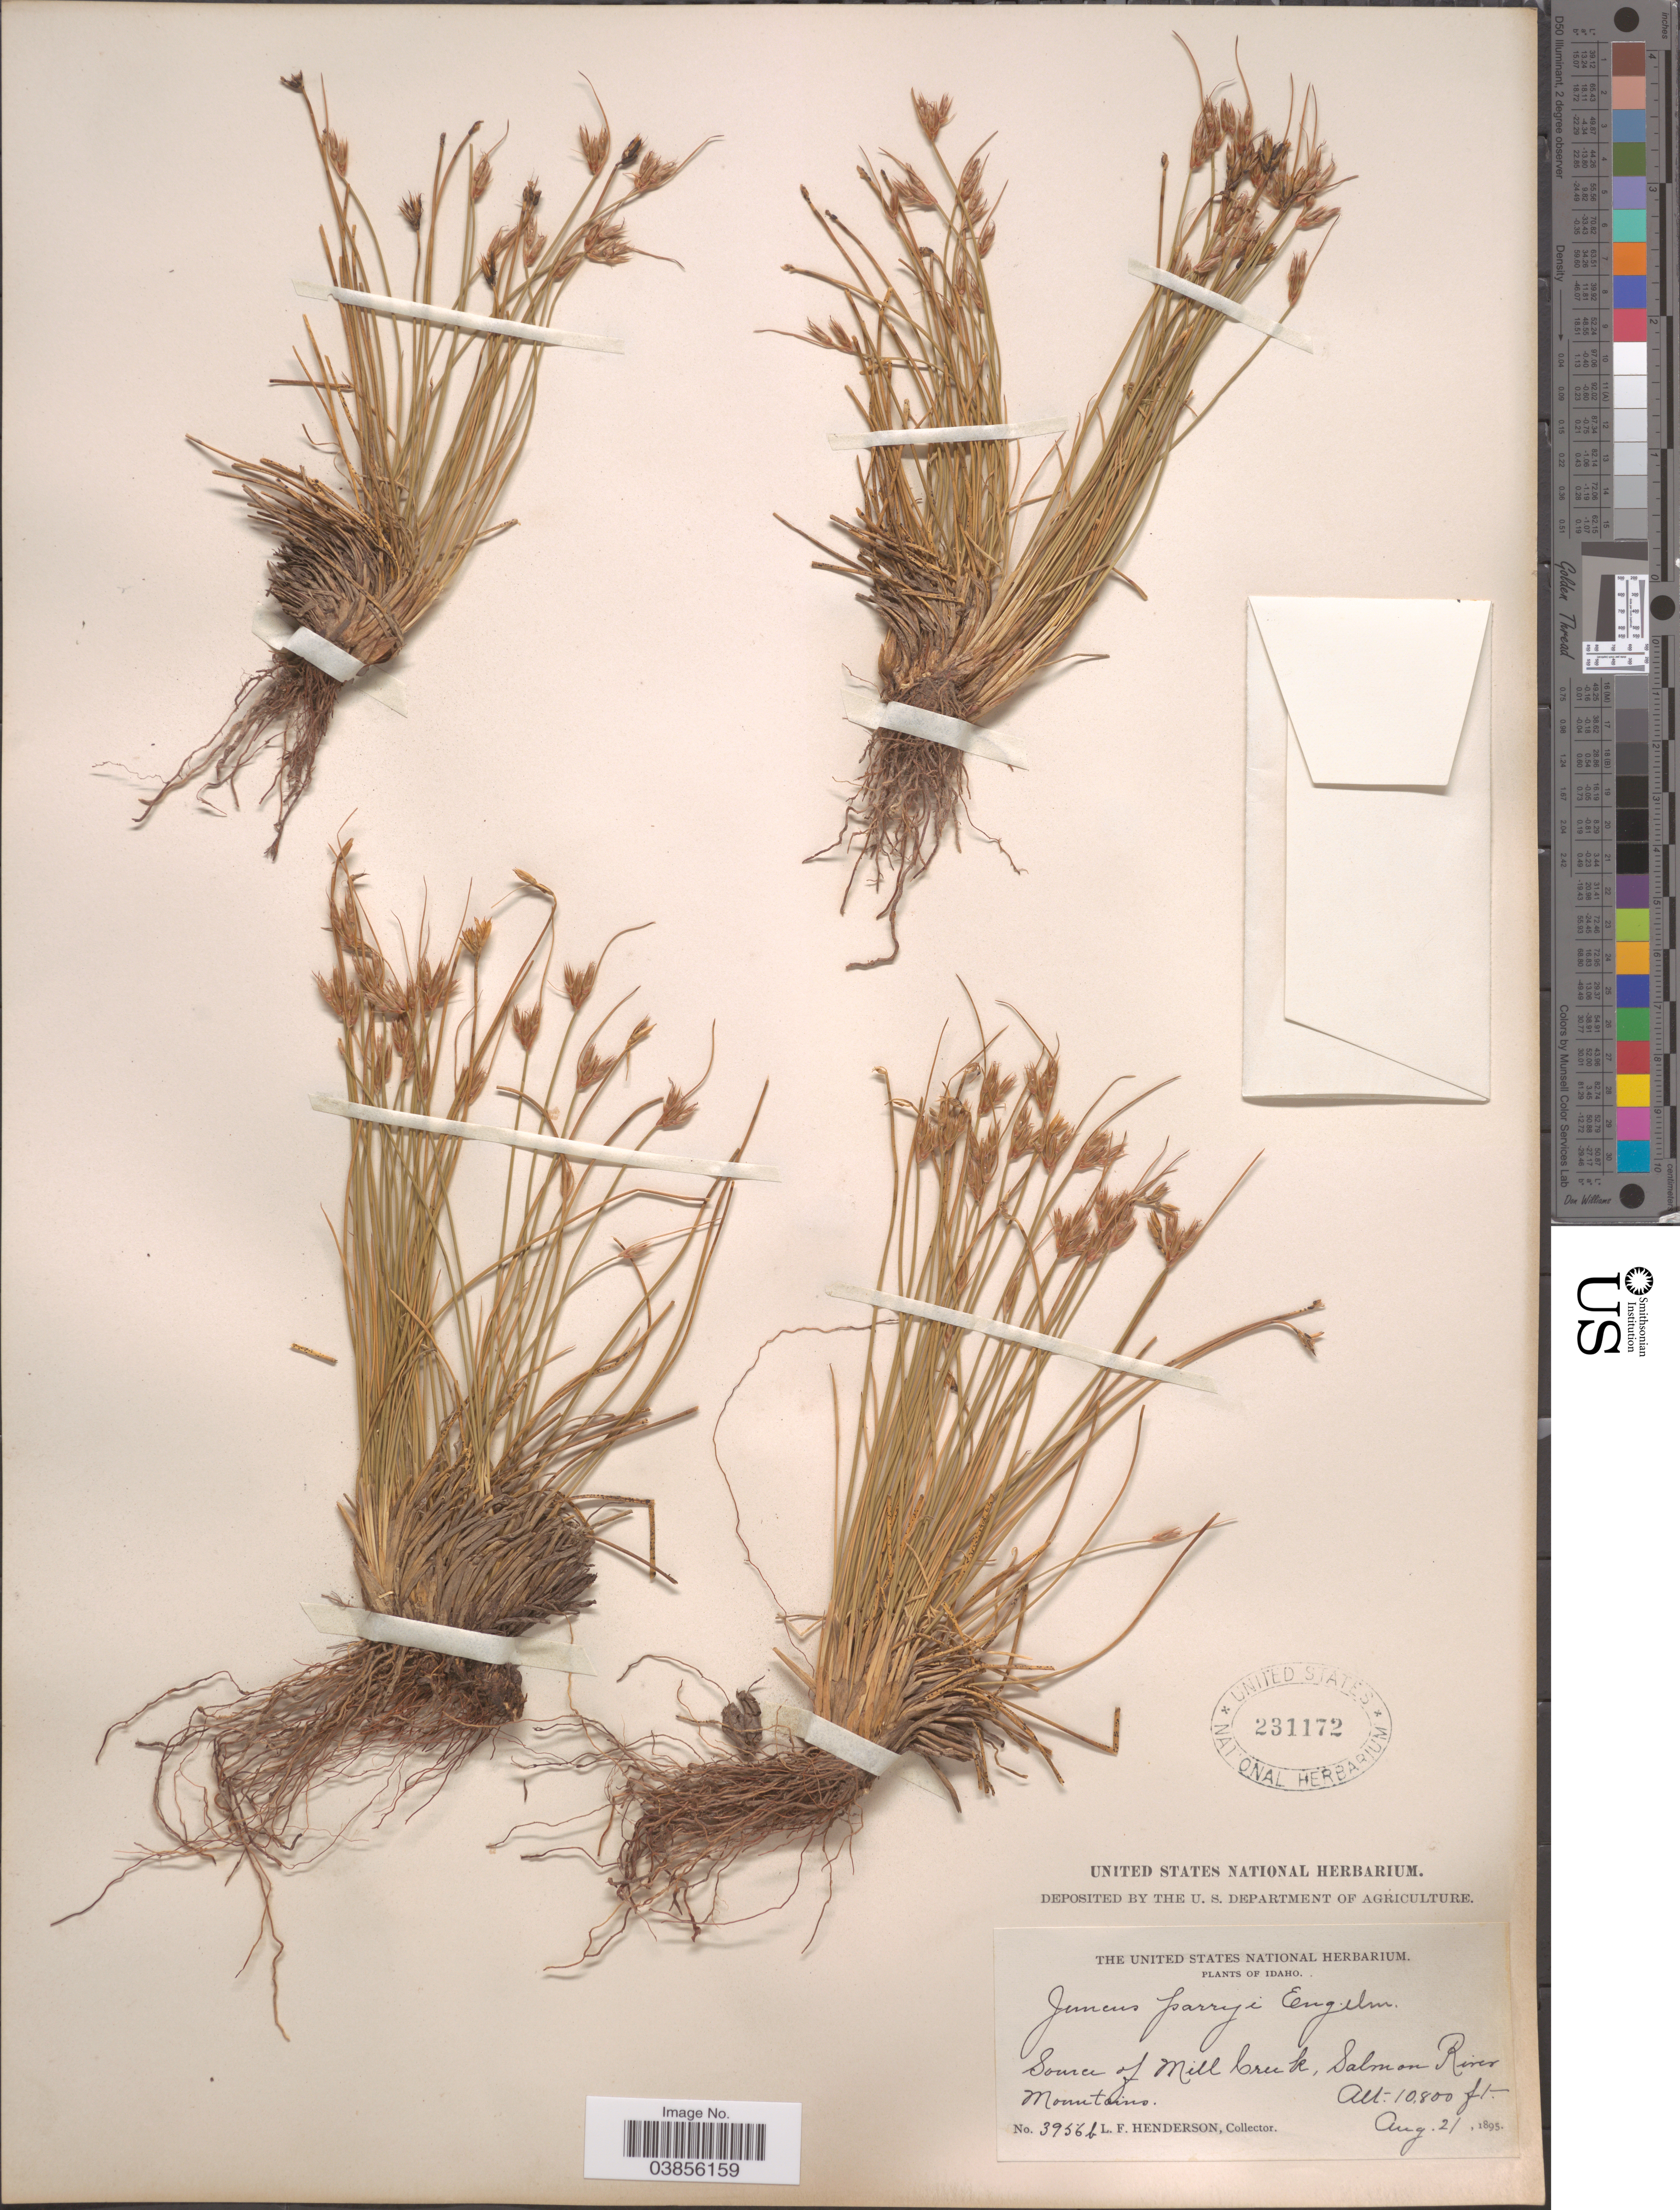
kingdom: Plantae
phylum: Tracheophyta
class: Liliopsida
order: Poales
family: Juncaceae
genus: Juncus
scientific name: Juncus parryi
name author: Engelm.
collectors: L. Henderson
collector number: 3956b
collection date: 1895-08-21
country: United States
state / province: Idaho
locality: Somer of Mill Creek, Salmon River Mountains.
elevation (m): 3292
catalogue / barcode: US 231172